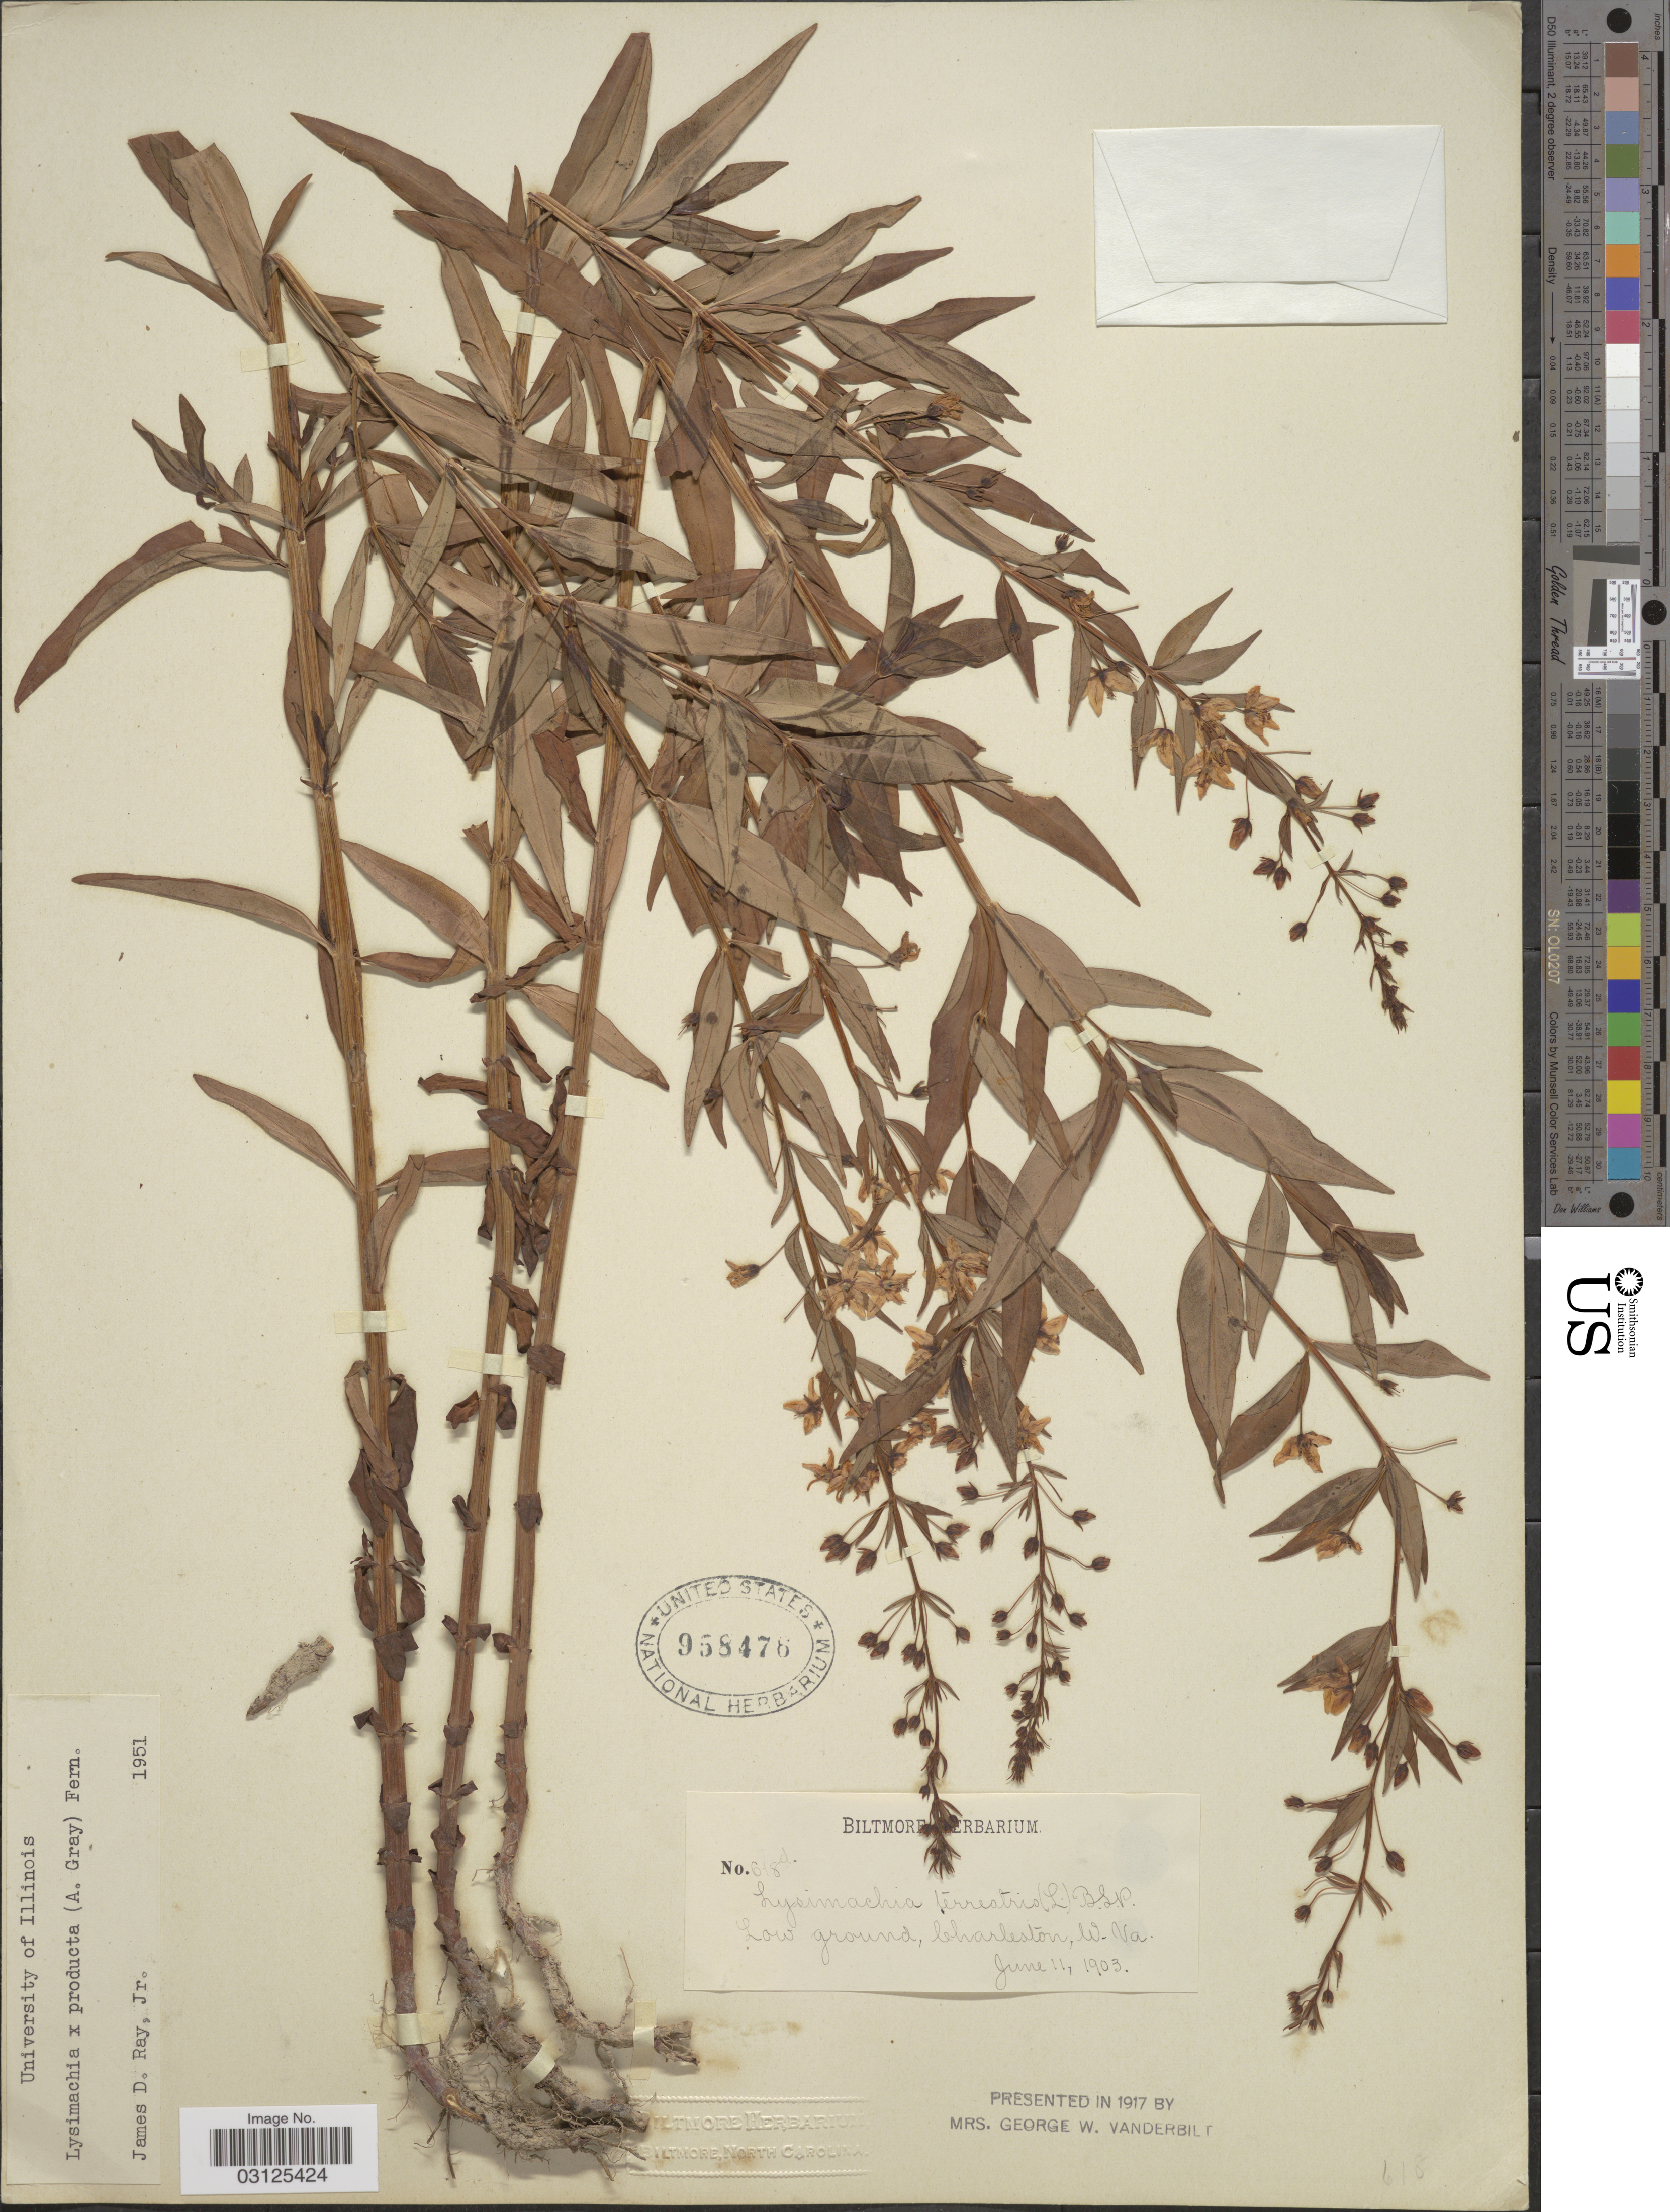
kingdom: Plantae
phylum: Tracheophyta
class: Magnoliopsida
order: Ericales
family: Primulaceae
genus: Lysimachia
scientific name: Lysimachia x producta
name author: (A. Gray) Fernald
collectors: ex herb. Biltmore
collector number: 618d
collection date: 1903-06-11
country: United States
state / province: West Virginia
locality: Low ground, Charleston, W. Va.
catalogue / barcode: US 958476